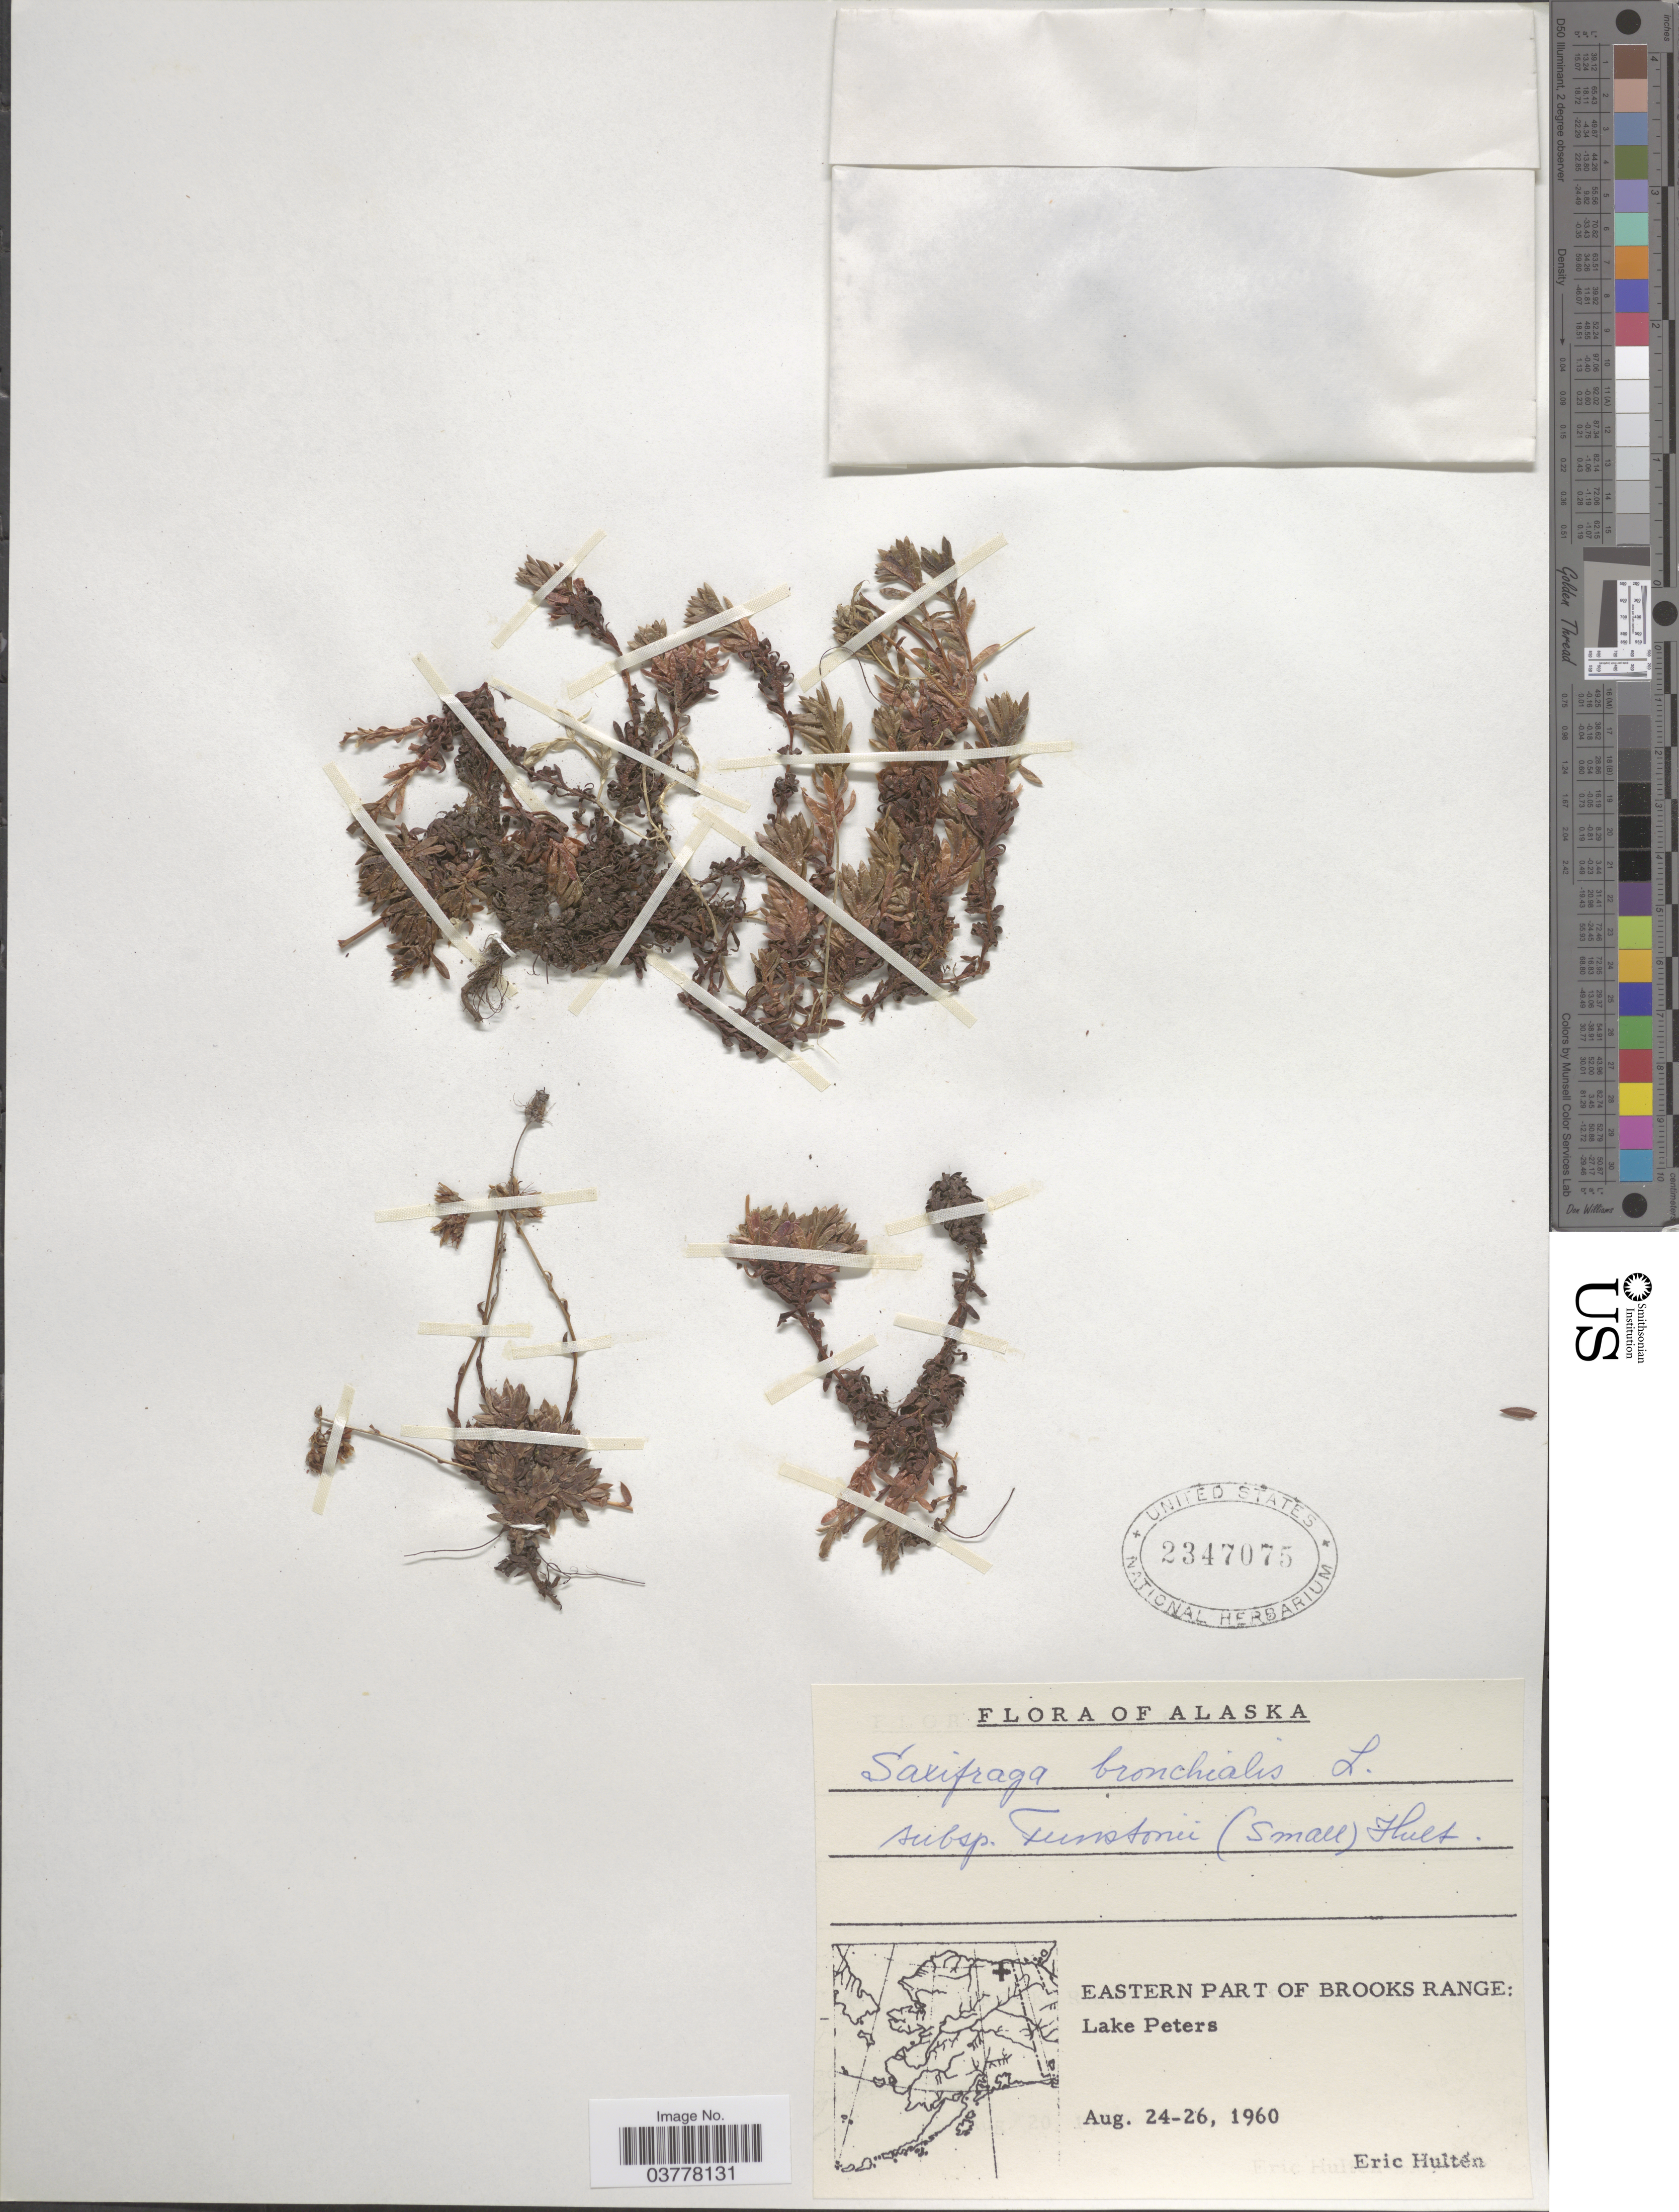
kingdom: Plantae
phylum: Tracheophyta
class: Magnoliopsida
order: Saxifragales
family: Saxifragaceae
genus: Saxifraga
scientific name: Saxifraga bronchialis subsp. funstonii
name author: (Small) Hultén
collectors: E. G. Hultén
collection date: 1960-08-24/1960-08-26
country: United States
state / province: Alaska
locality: Eastern Part of Brooks Range: Lake Peters.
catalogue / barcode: US 2347075